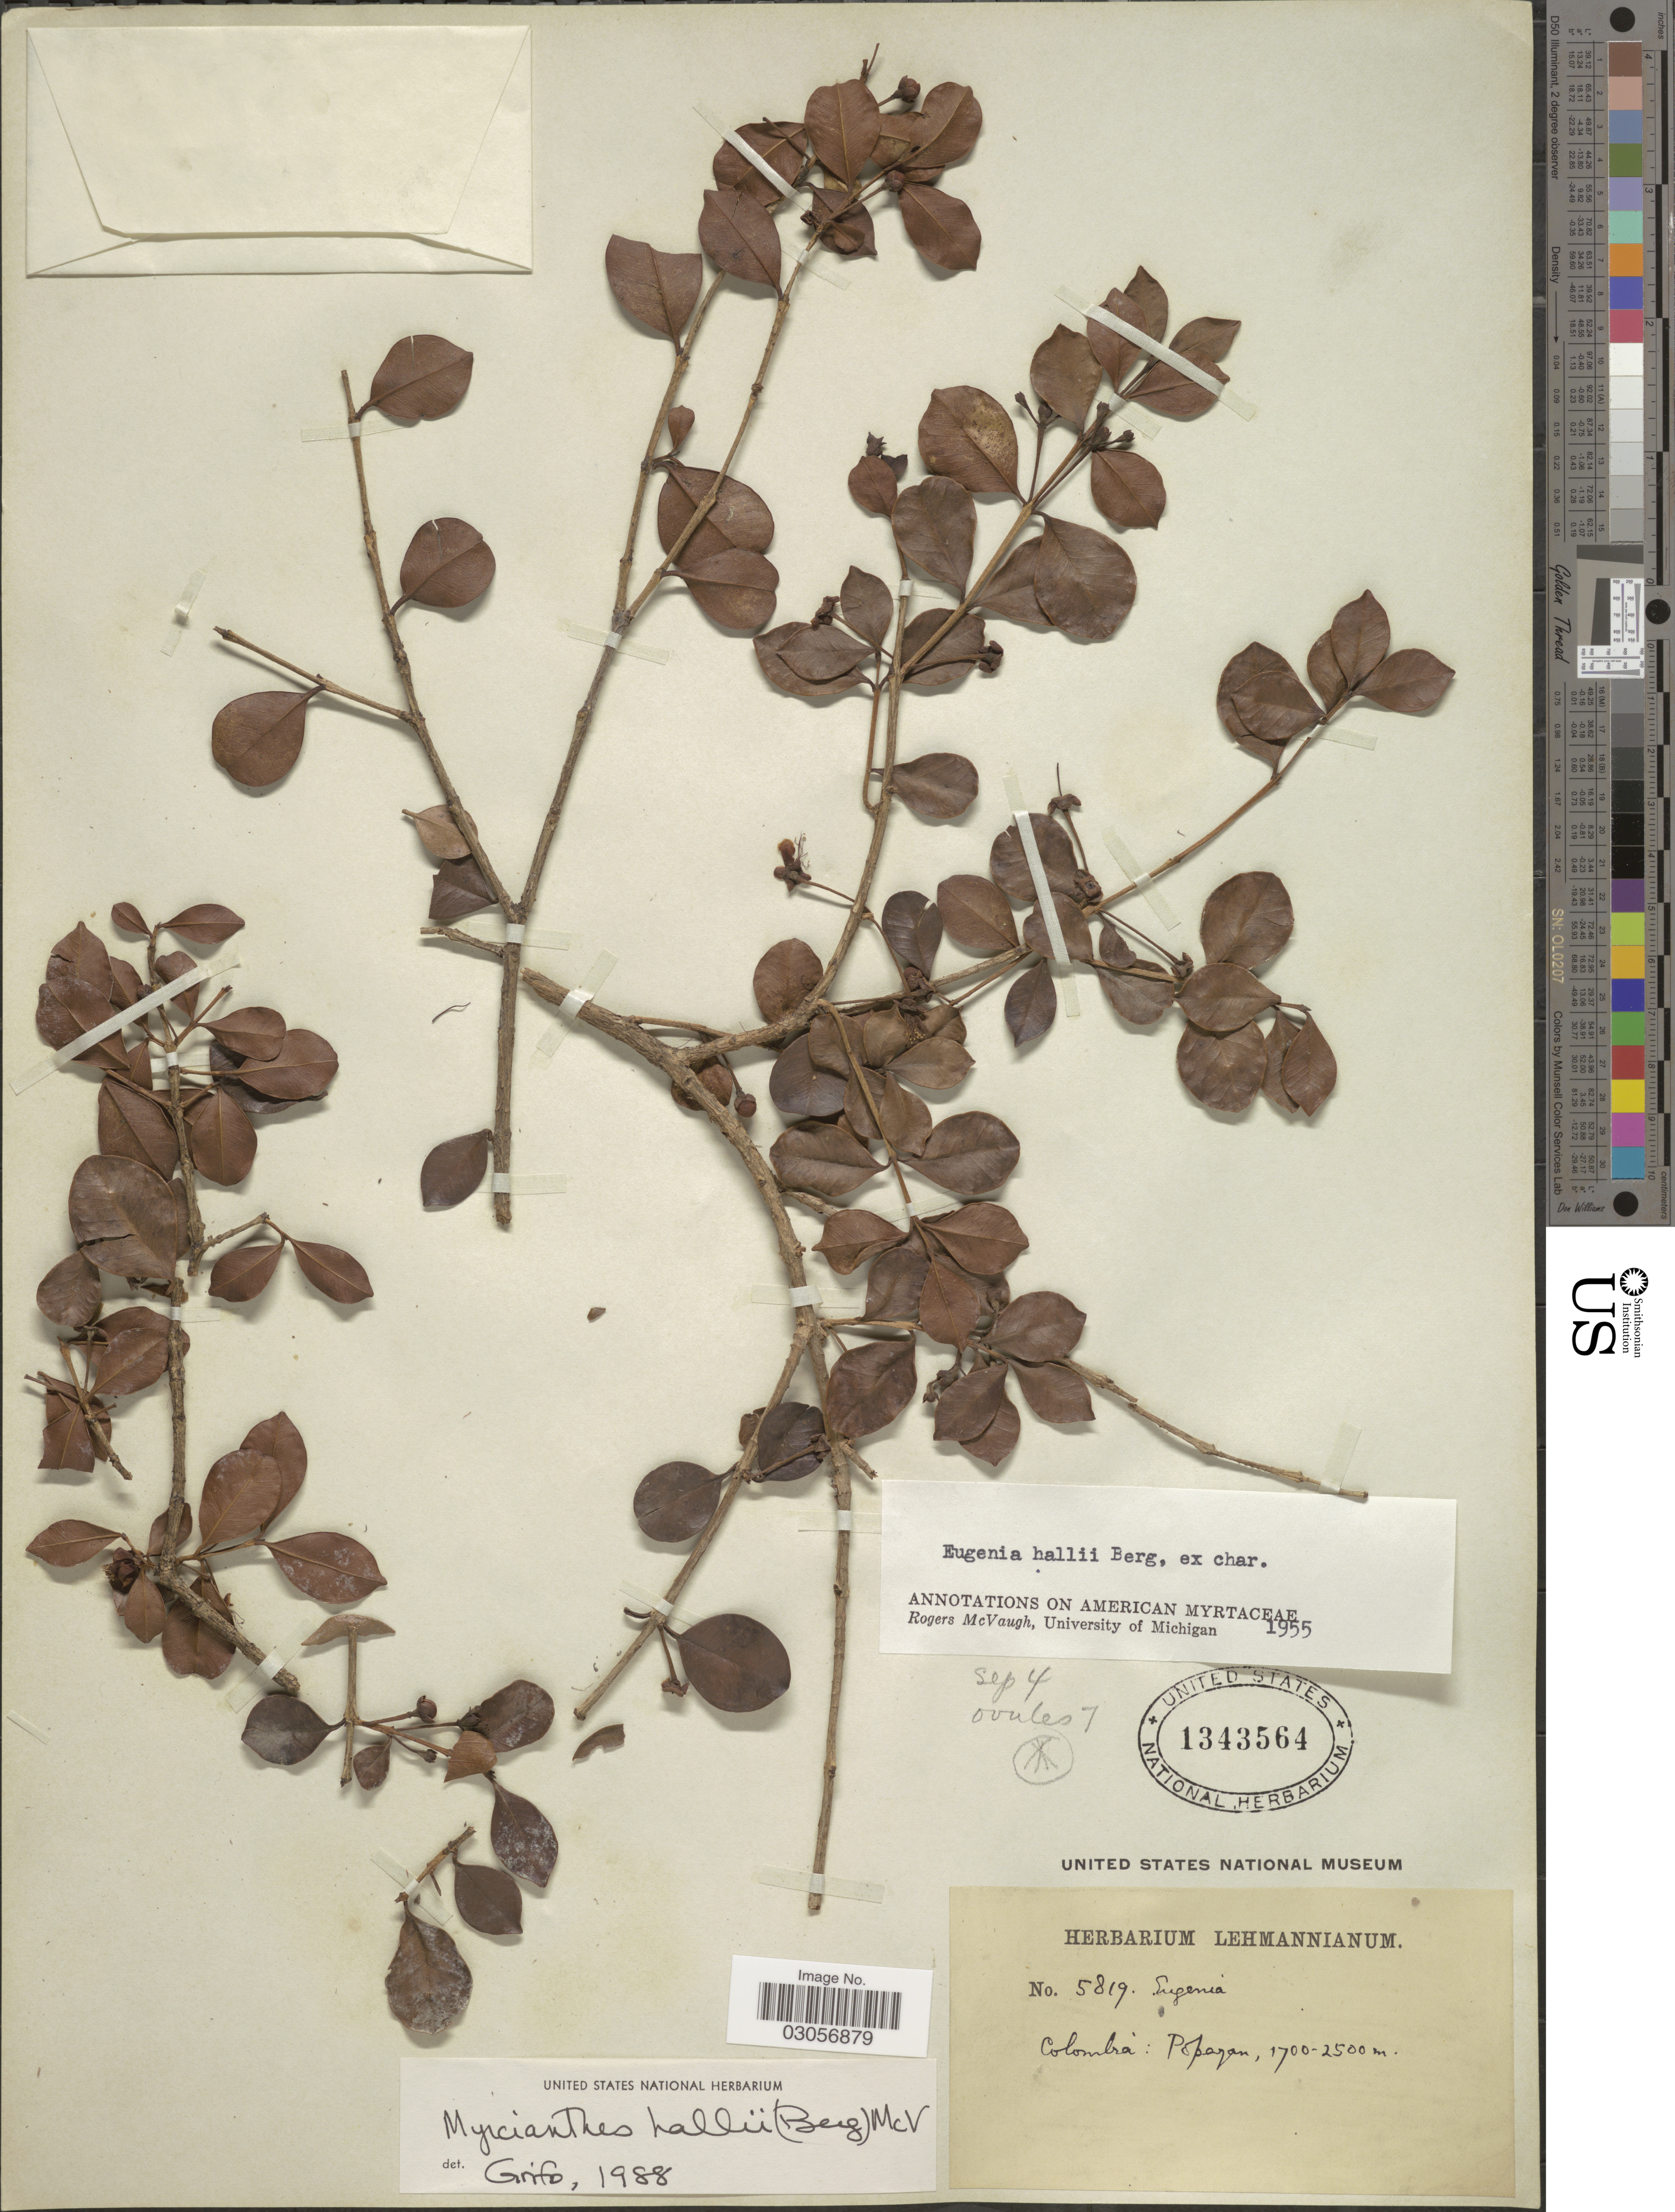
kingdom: Plantae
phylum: Tracheophyta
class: Magnoliopsida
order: Myrtales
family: Myrtaceae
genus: Myrcianthes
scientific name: Myrcianthes hallii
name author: (O. Berg) McVaugh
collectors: ex herb. Lehmannianum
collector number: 5819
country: Colombia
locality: Popayan.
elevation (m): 1700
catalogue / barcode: US 1343564